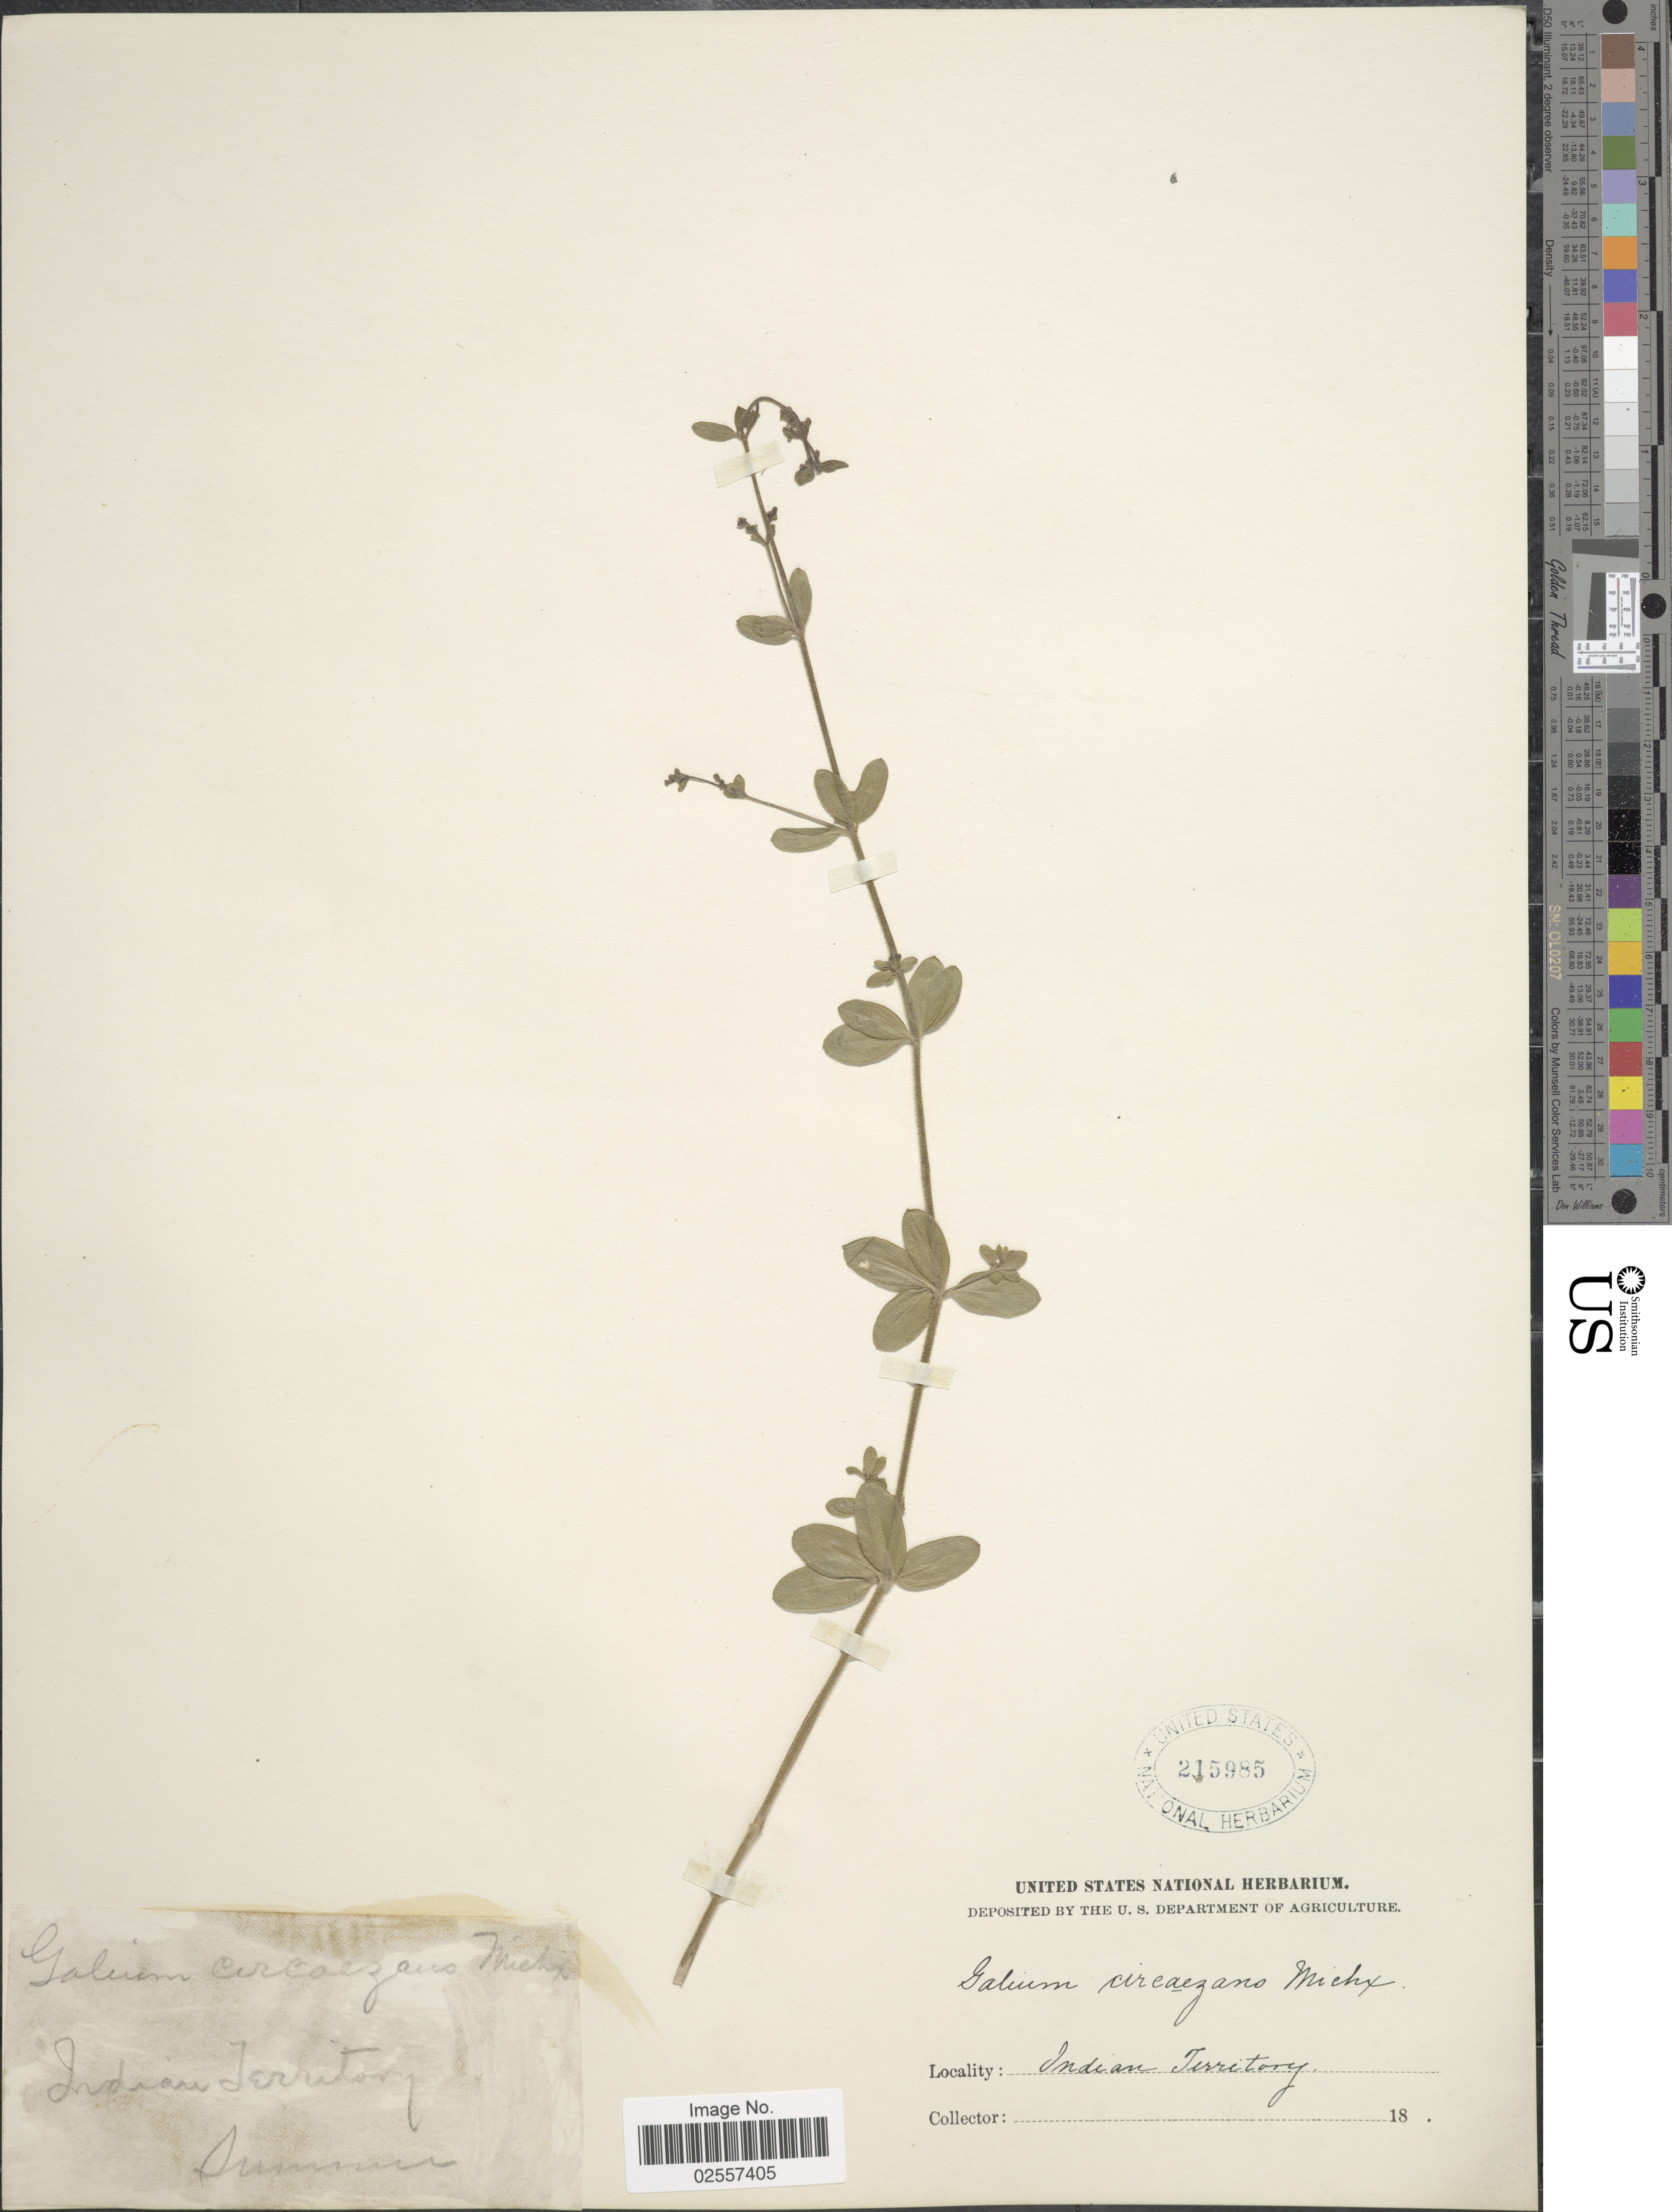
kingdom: Plantae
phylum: Tracheophyta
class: Magnoliopsida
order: Gentianales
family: Rubiaceae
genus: Galium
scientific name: Galium circaezans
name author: Michx.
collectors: ex herb. U. S. Department of Agriculture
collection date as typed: Summer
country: United States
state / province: Oklahoma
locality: Indian Territory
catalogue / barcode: US 215985